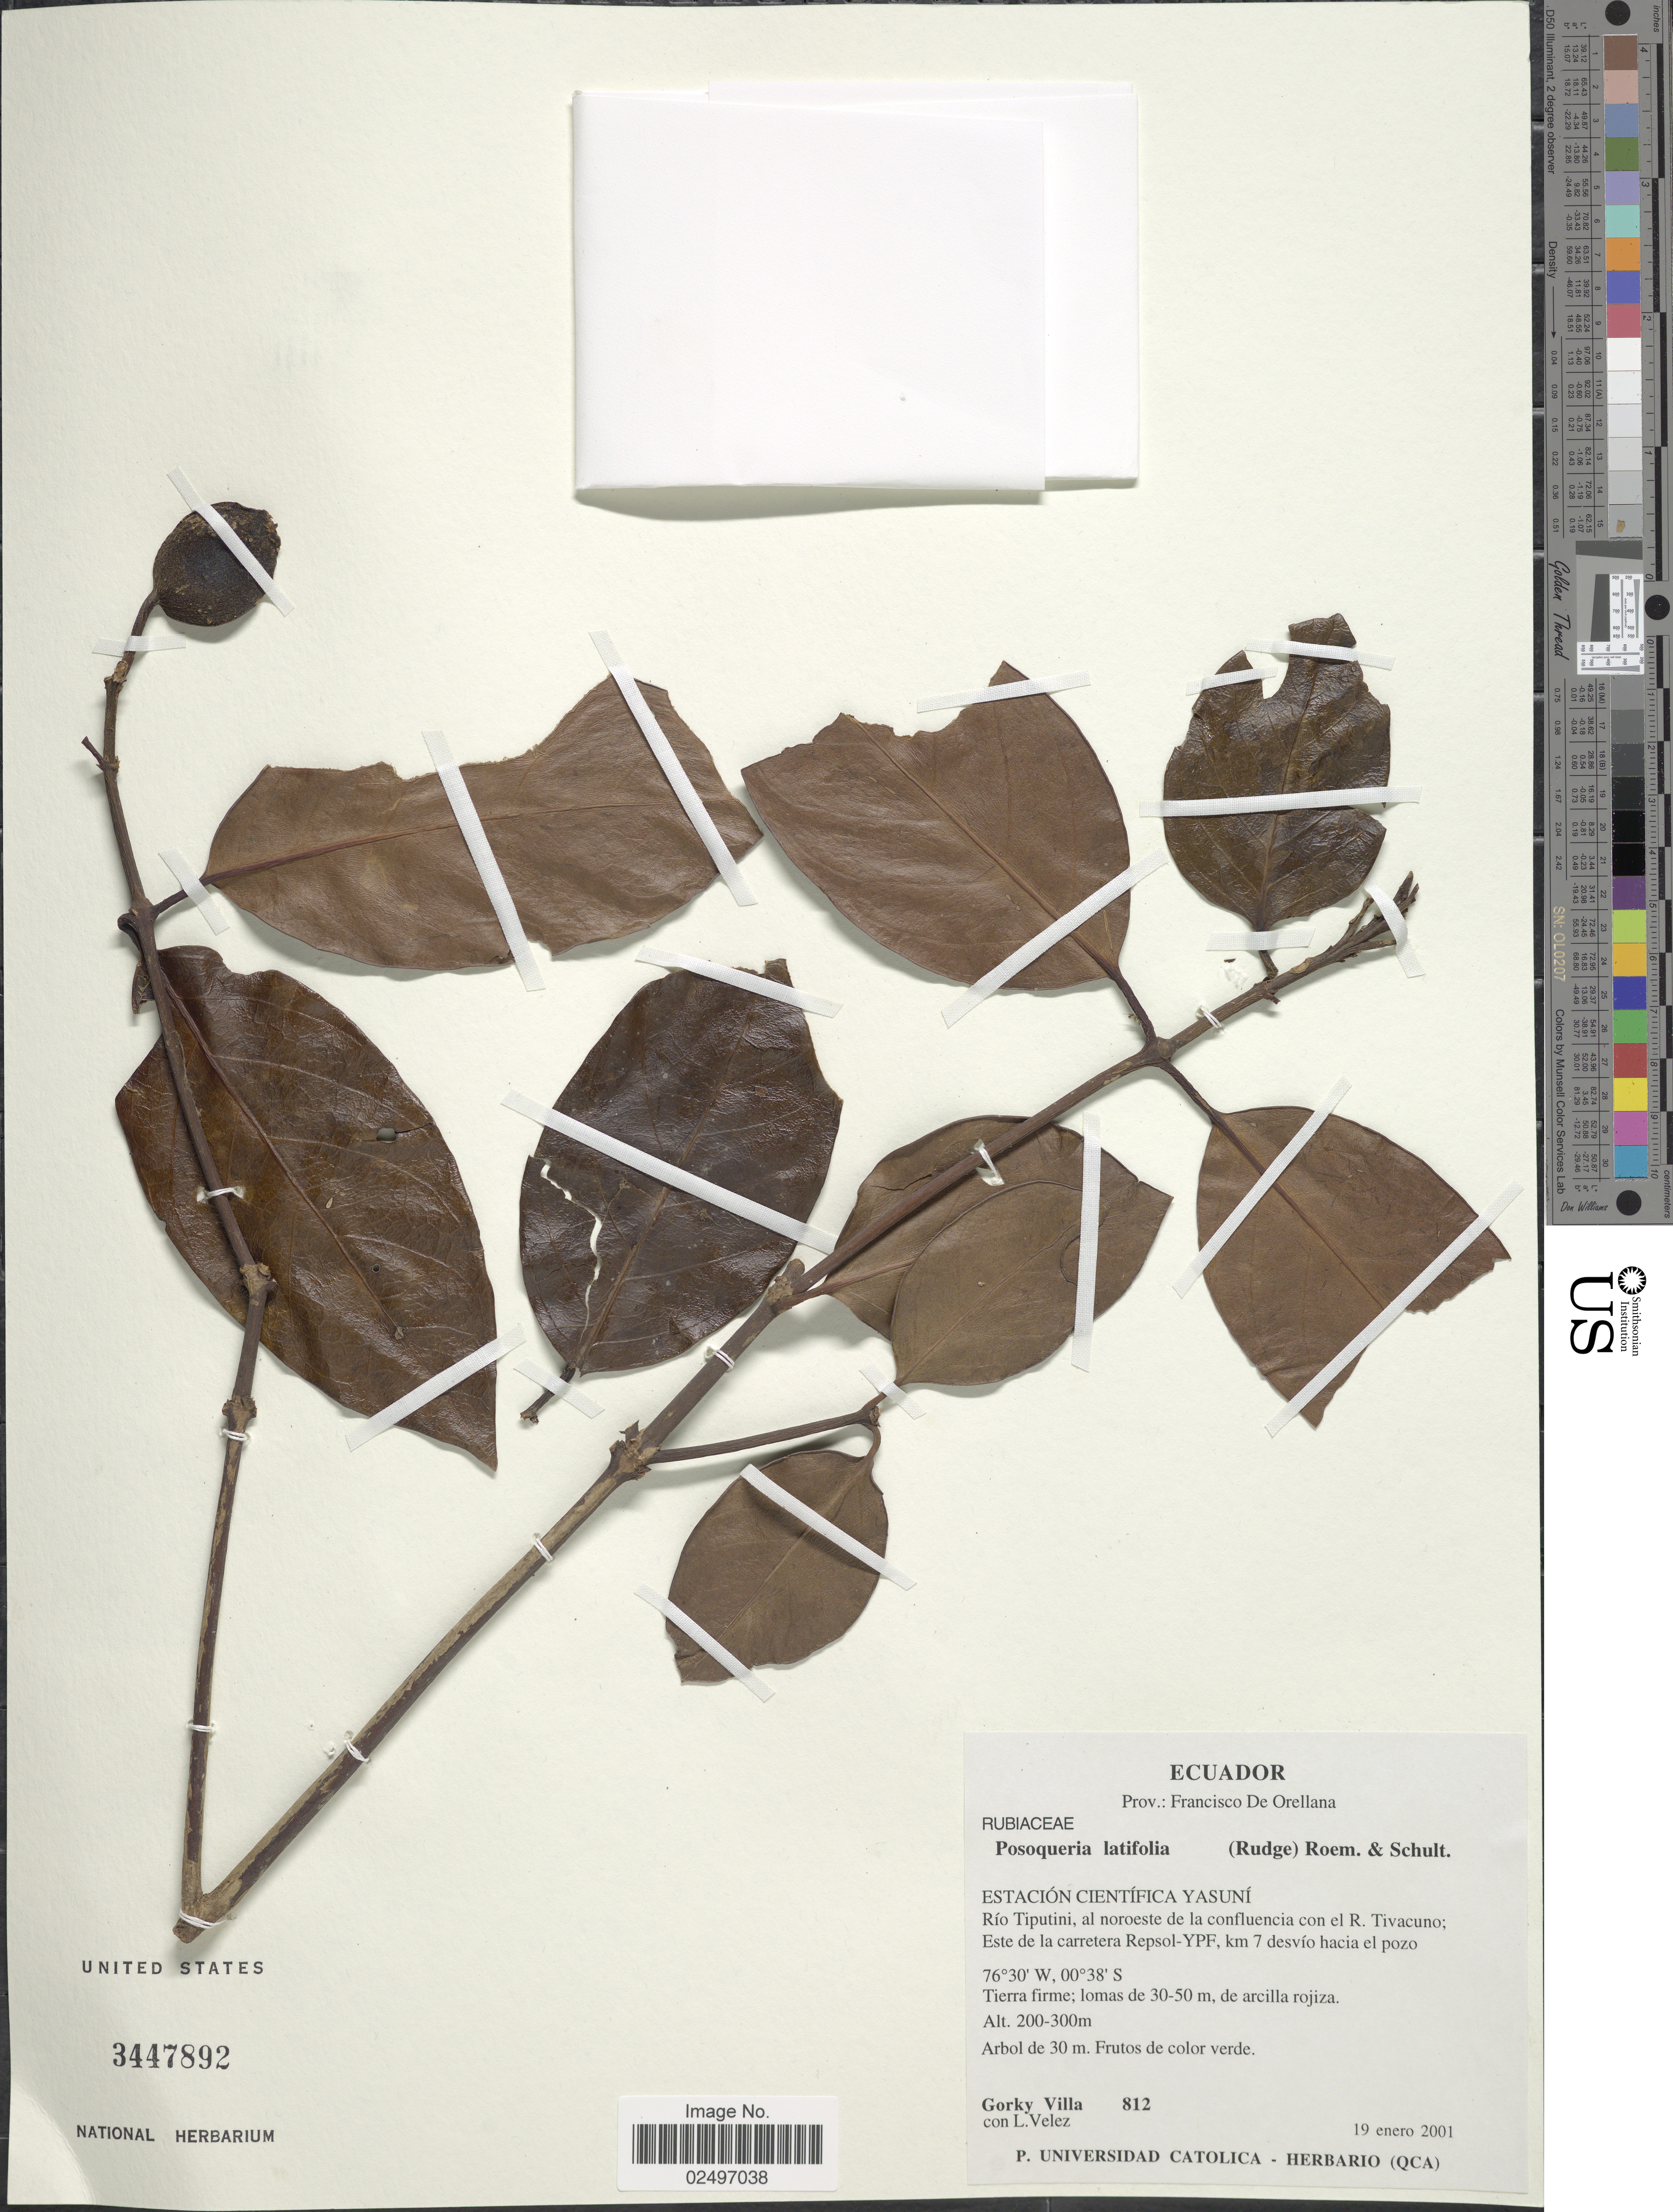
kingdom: Plantae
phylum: Tracheophyta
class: Magnoliopsida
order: Gentianales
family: Rubiaceae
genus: Posoqueria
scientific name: Posoqueria latifolia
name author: (Rudge) Roem. & Schult.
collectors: G. Villa & L. Velez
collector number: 812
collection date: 2001-01-19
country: Ecuador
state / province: Orellana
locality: Prov.: Francisco De Orellana, Estación Científica Yasuní, Río Tiputini, al noroeste de la confluencia con el R. Tivacuno; Este de la carretera Repsol-YPF, km 7 desvío hacia el pozo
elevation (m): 200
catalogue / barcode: US 3447892